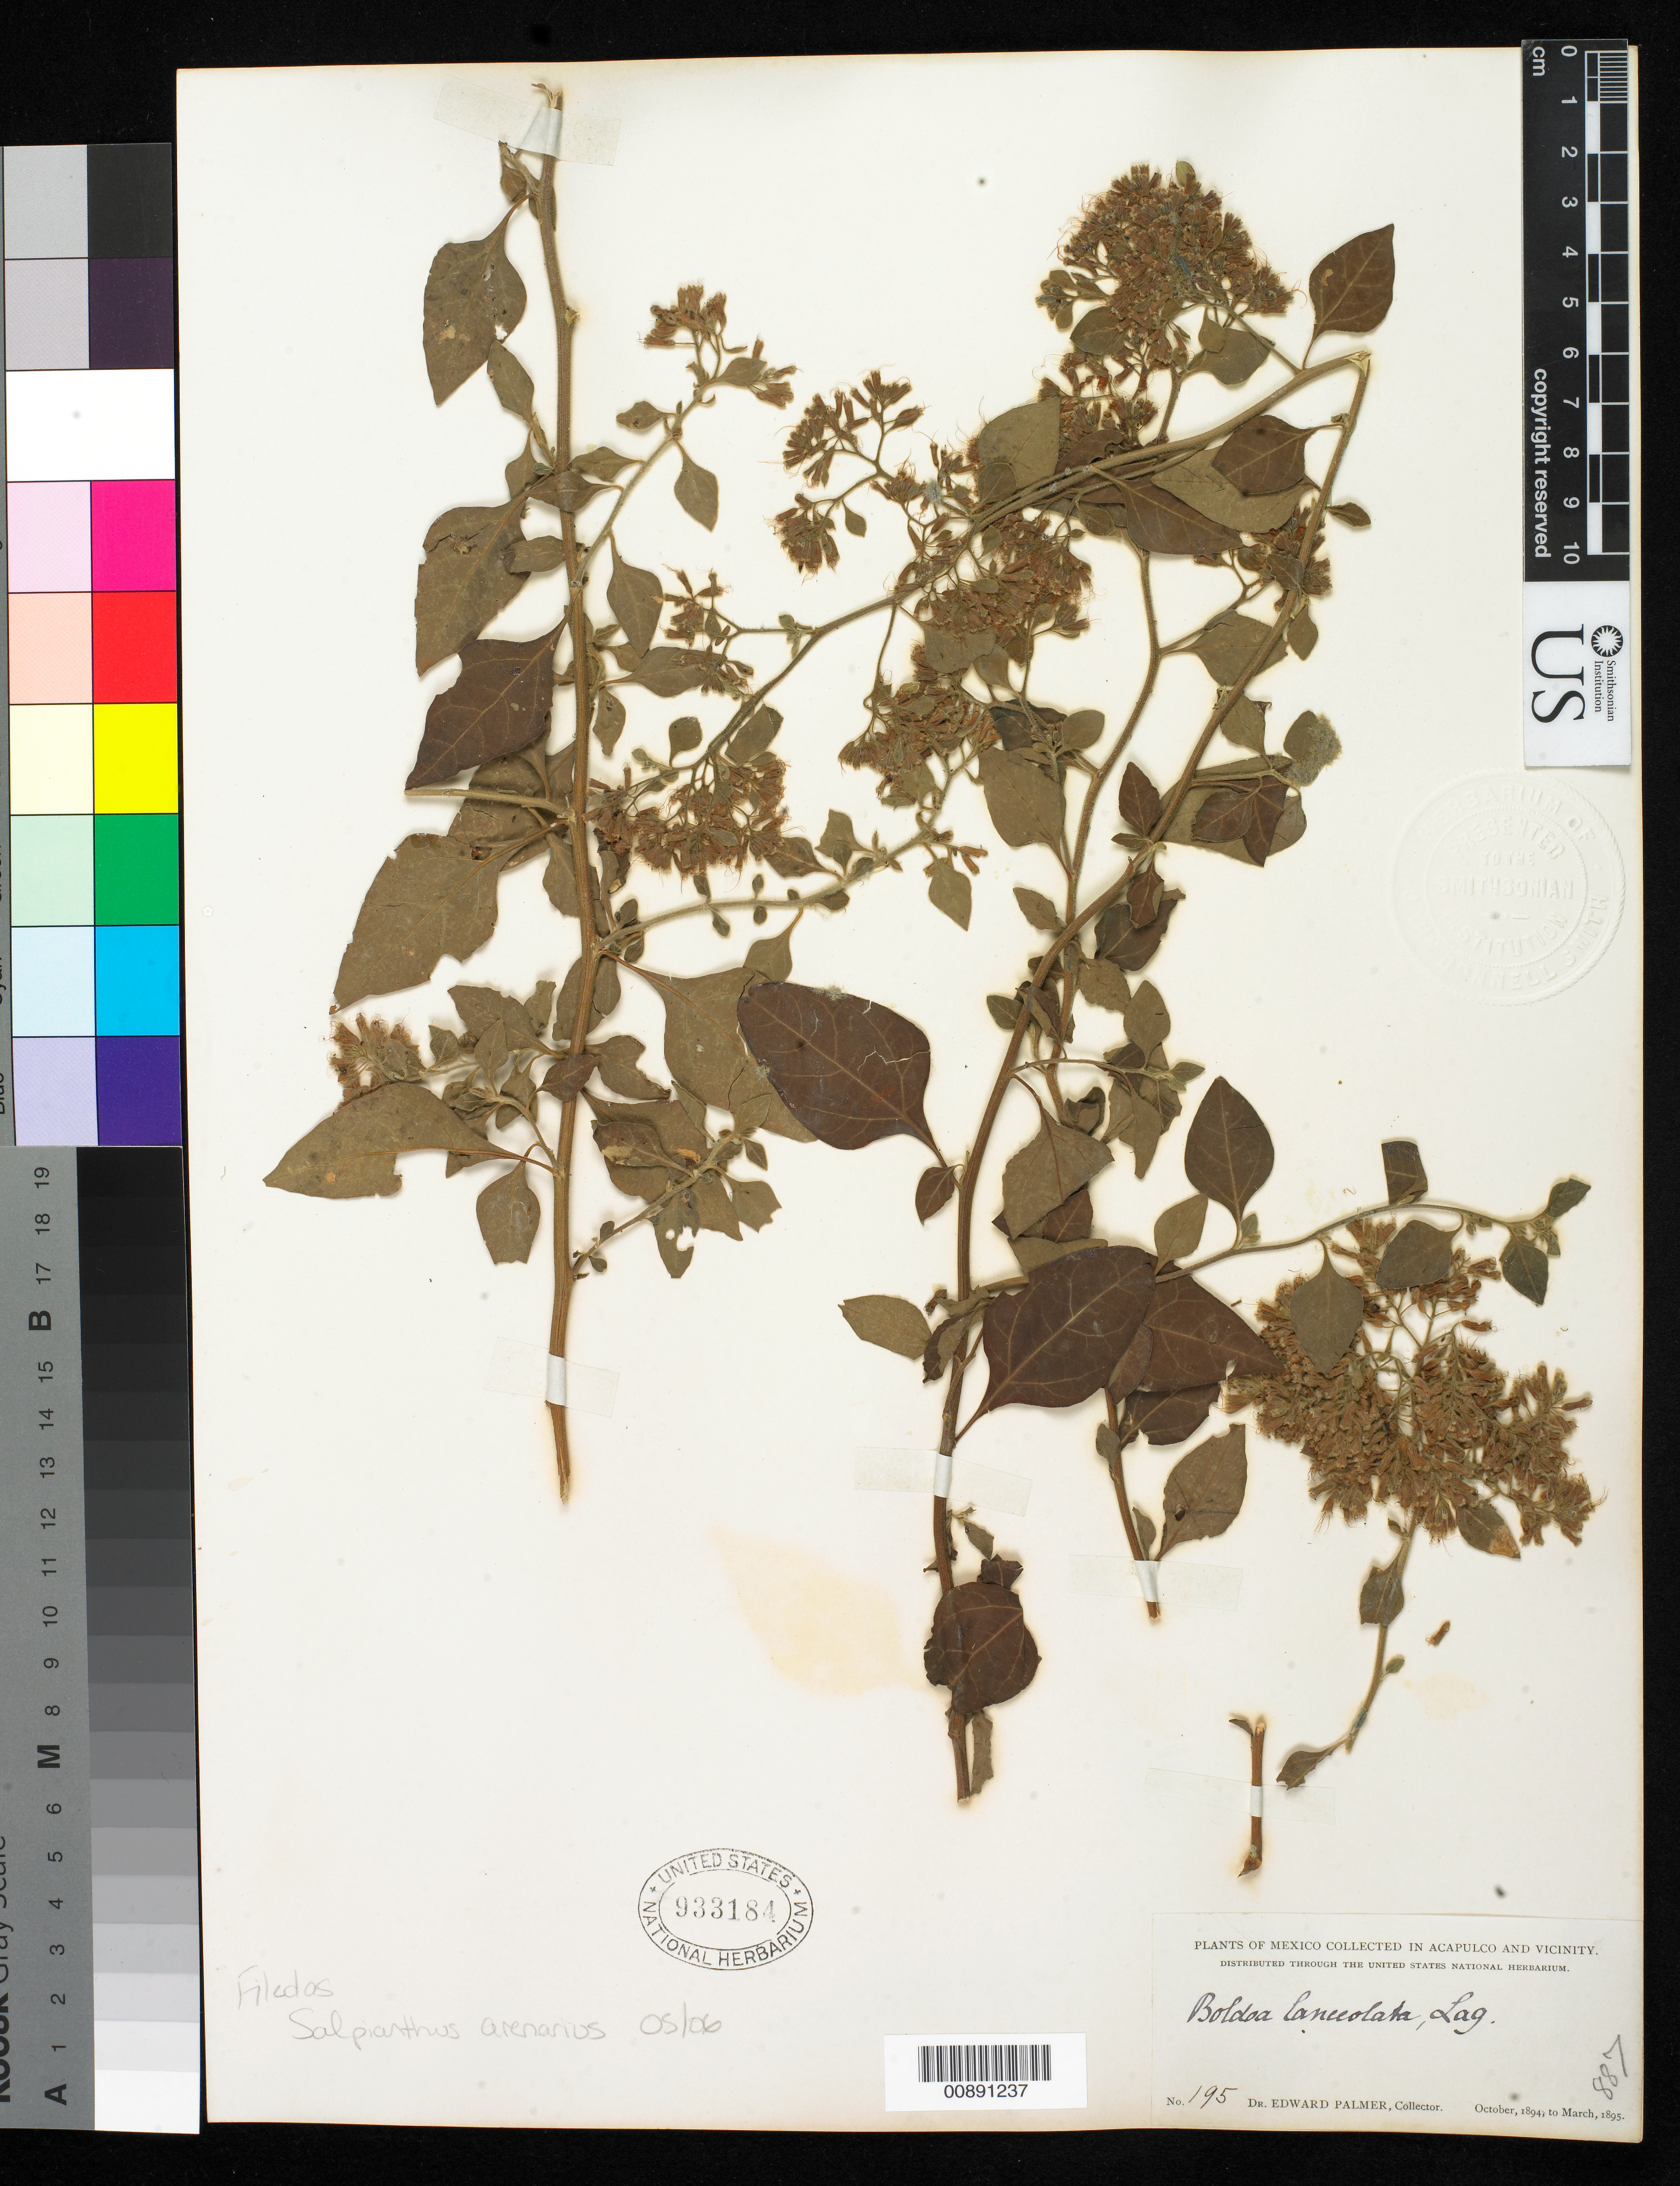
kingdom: Plantae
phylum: Tracheophyta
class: Magnoliopsida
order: Caryophyllales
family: Nyctaginaceae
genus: Salpianthus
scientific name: Salpianthus arenarius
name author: Bonpl.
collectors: E. Palmer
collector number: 195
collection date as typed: Oct 1894 to -- Mar 1895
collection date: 1894-10/1895-03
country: Mexico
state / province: Guerrero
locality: Acapulco, Guerrero and vicinity.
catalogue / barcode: US 933184